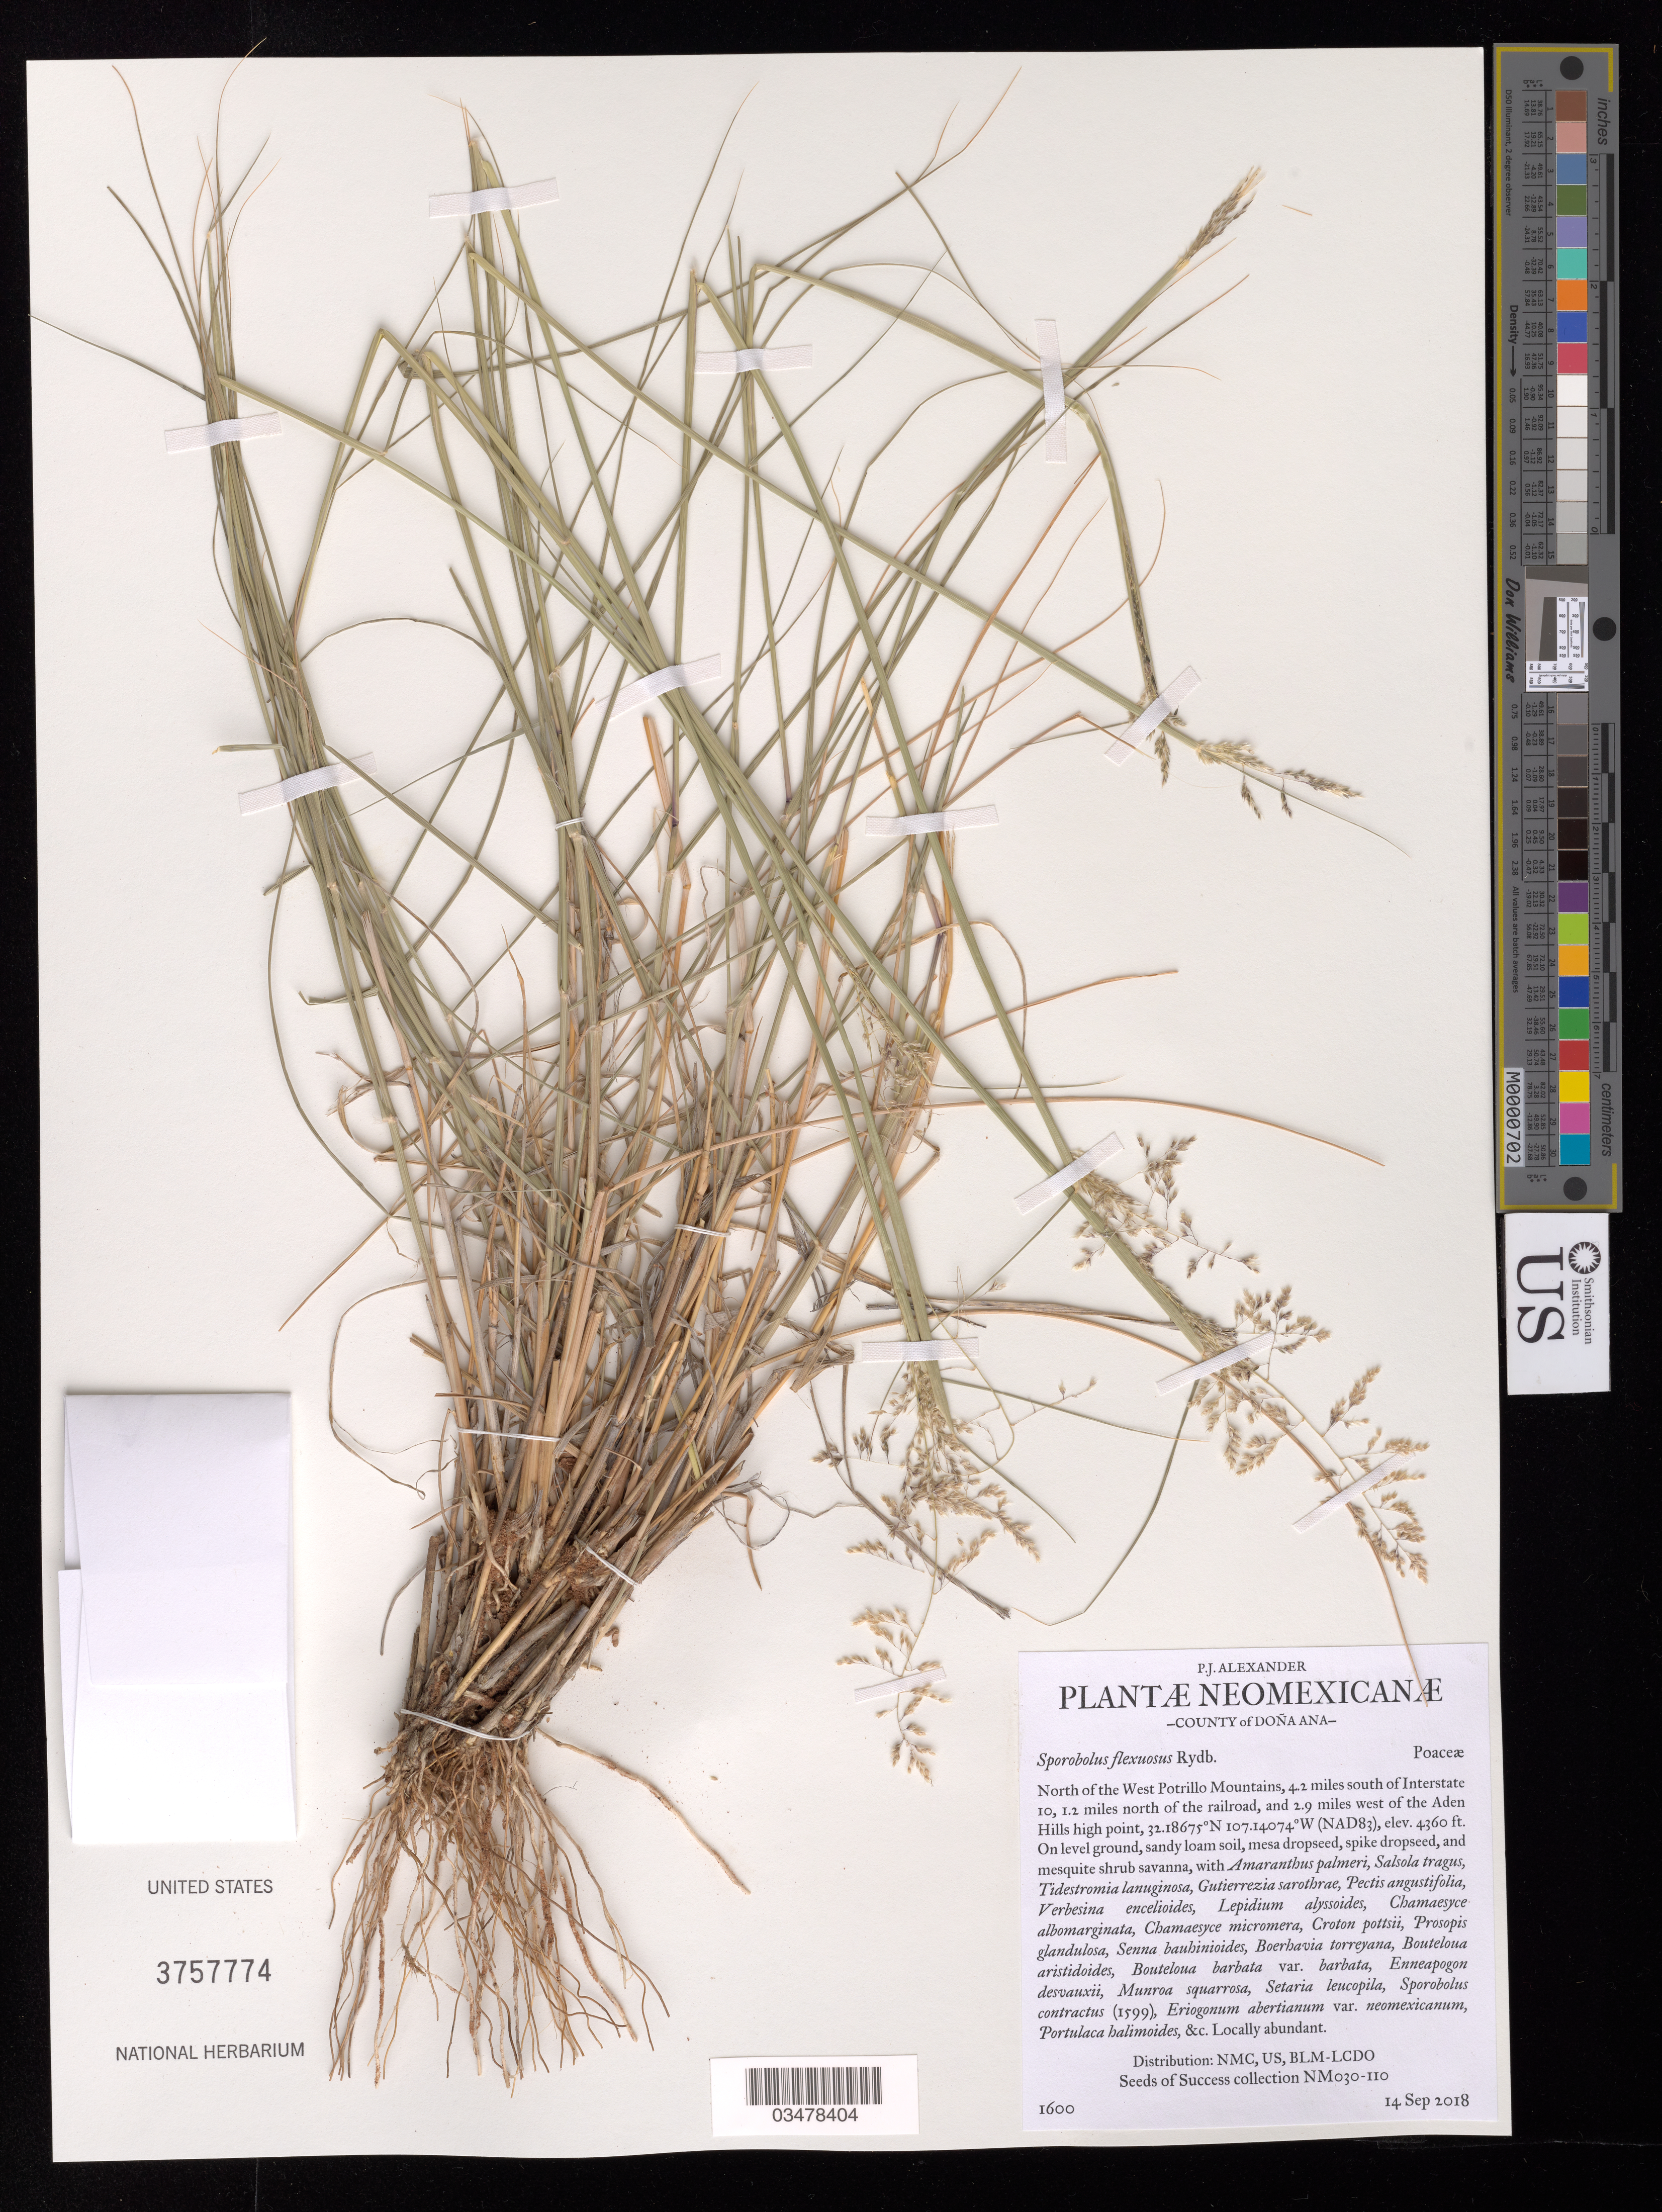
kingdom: Plantae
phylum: Tracheophyta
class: Liliopsida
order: Poales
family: Poaceae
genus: Sporobolus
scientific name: Sporobolus flexuosus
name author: (Thurb.) Rydb.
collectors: P. Alexander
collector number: NM030-110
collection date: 2018-09-14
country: United States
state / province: New Mexico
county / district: Dona Ana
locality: Allotment 03013. N of West Potrillo Mtns, 2.9 mi. W of Aden Hills.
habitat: Ecological site: R042XB012NM, Sandy loam soil. Mesquite shrub savanna. With Pectis angustifolia, Salsola tragus, Croton pottsii, etc.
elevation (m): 1329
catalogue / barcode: US 3757774